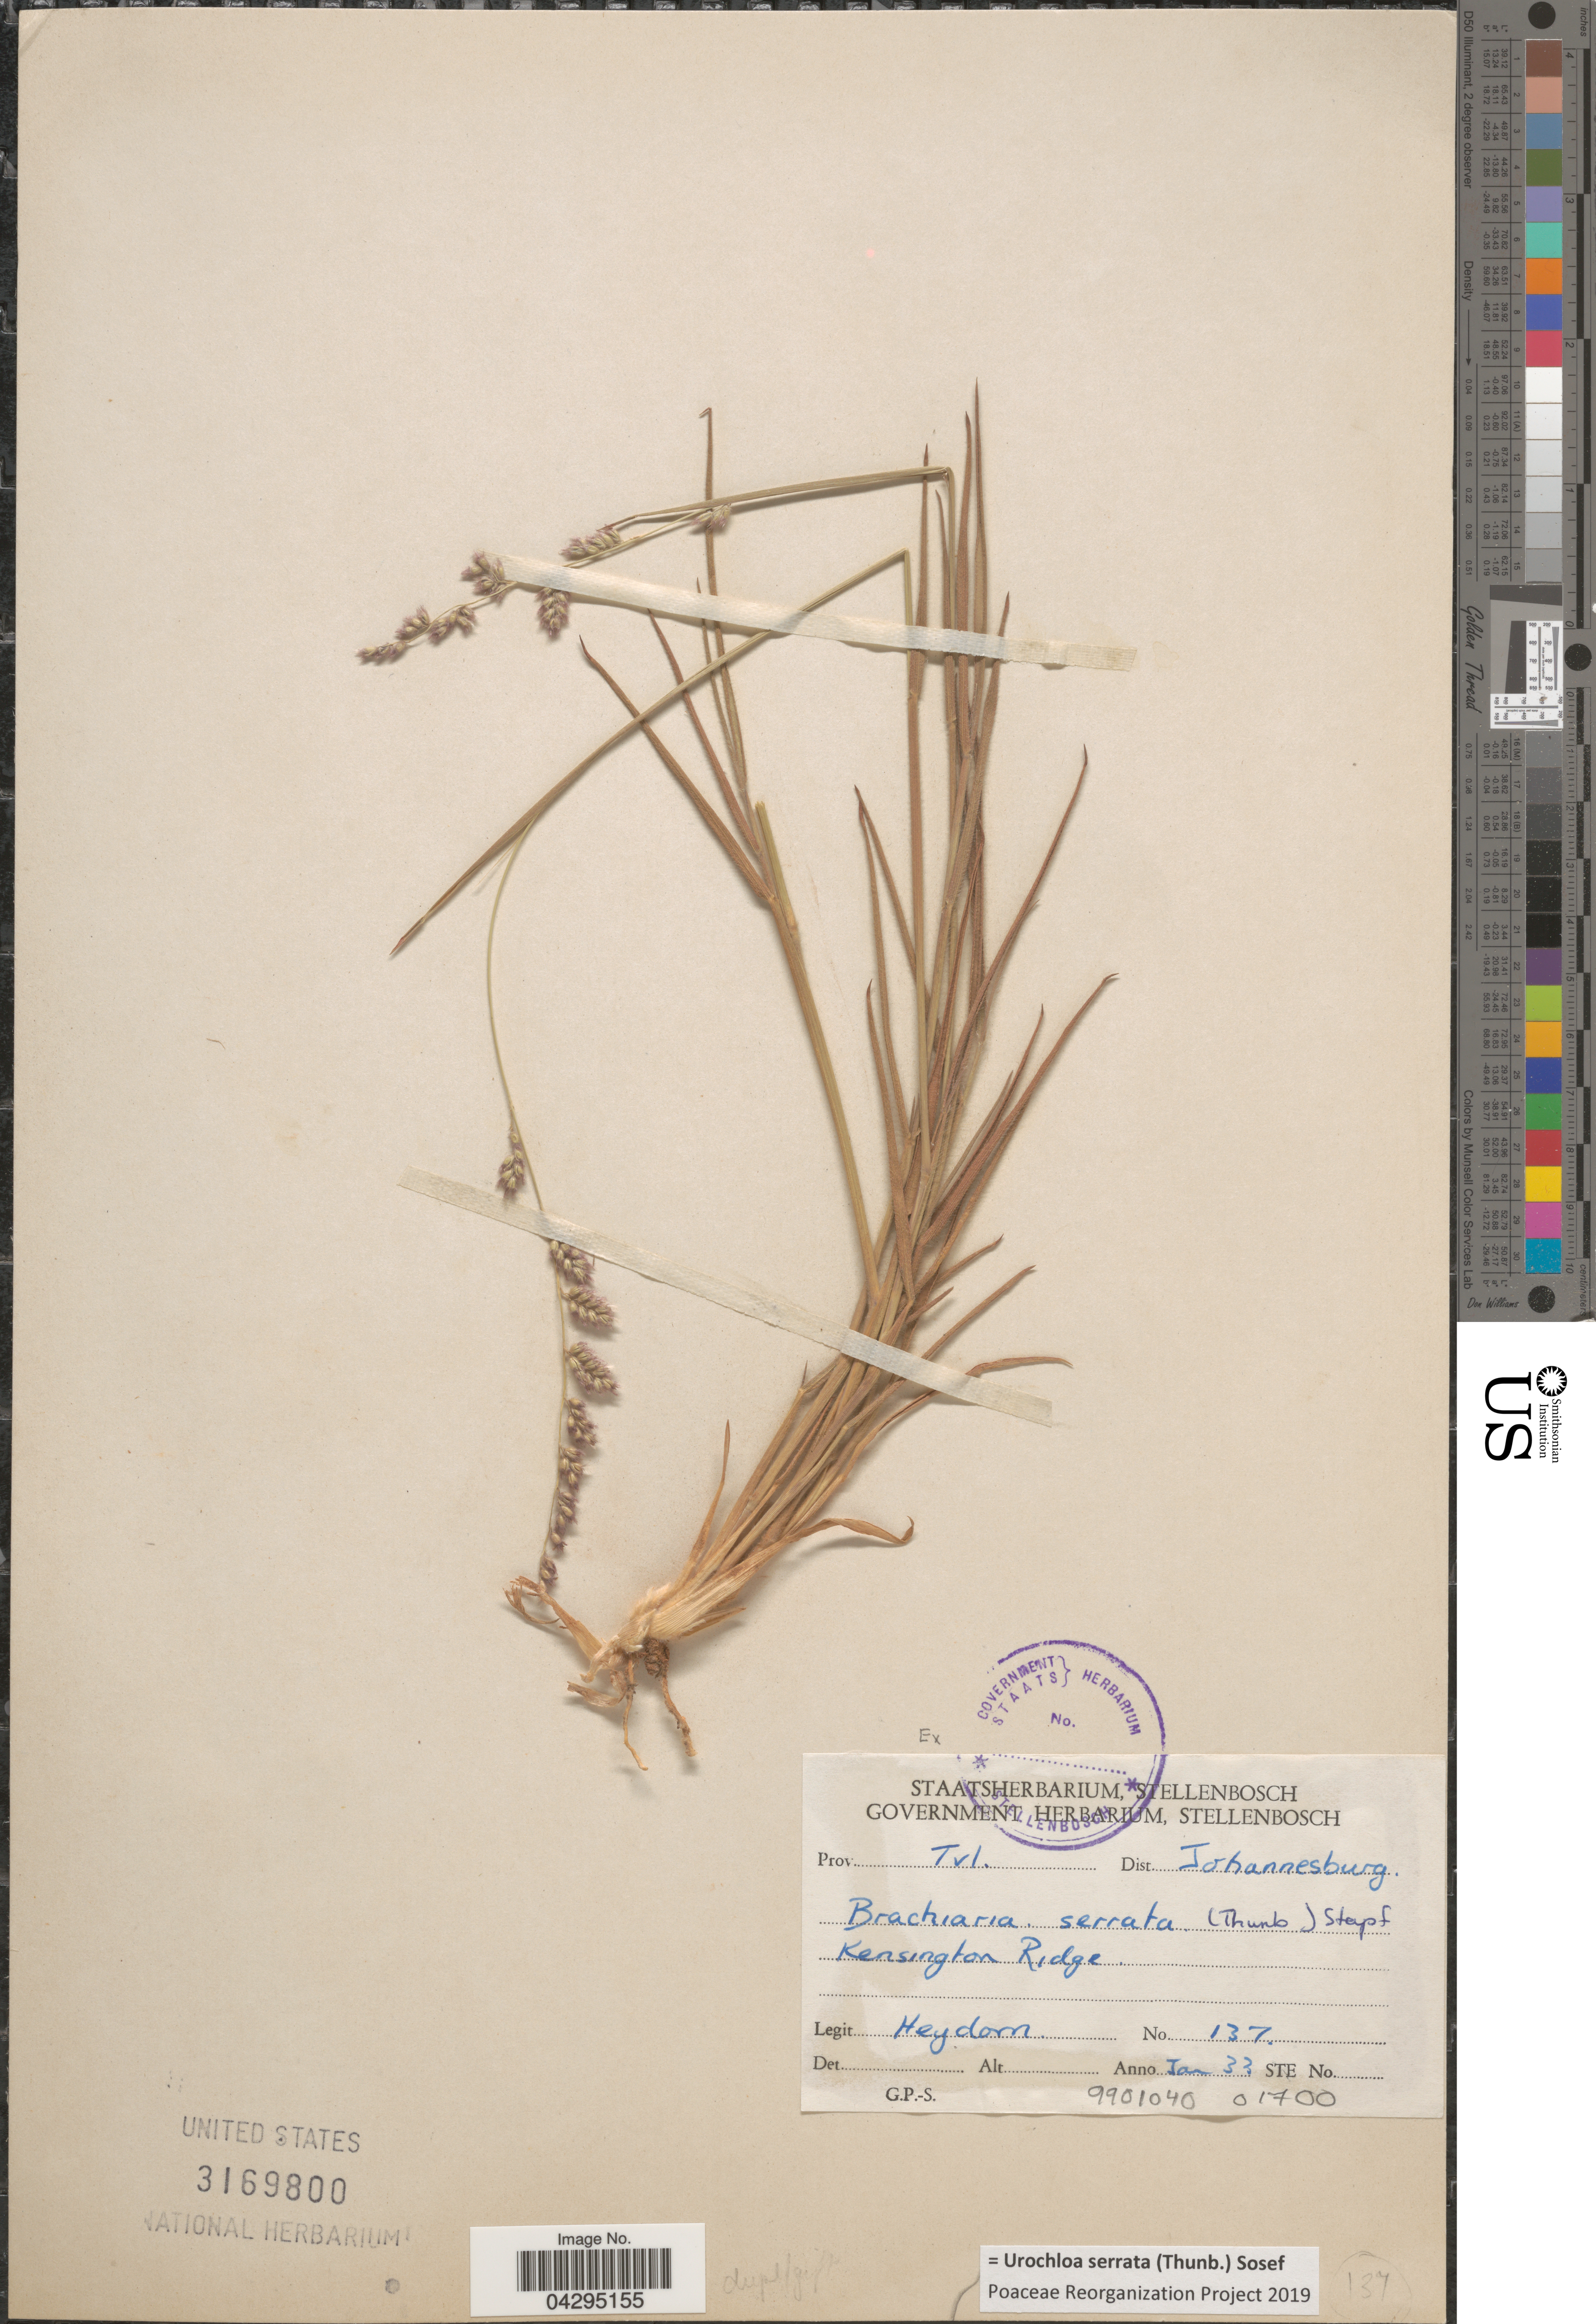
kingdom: Plantae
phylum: Tracheophyta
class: Liliopsida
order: Poales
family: Poaceae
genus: Urochloa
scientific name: Urochloa serrata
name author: (Thunb.) Sosef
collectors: Heydorn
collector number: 137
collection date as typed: Transcribed d/m/y: /1/33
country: South Africa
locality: Prov. Tvl. Dist. Johannesburg. Kensington Ridge.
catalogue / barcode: US 3169800